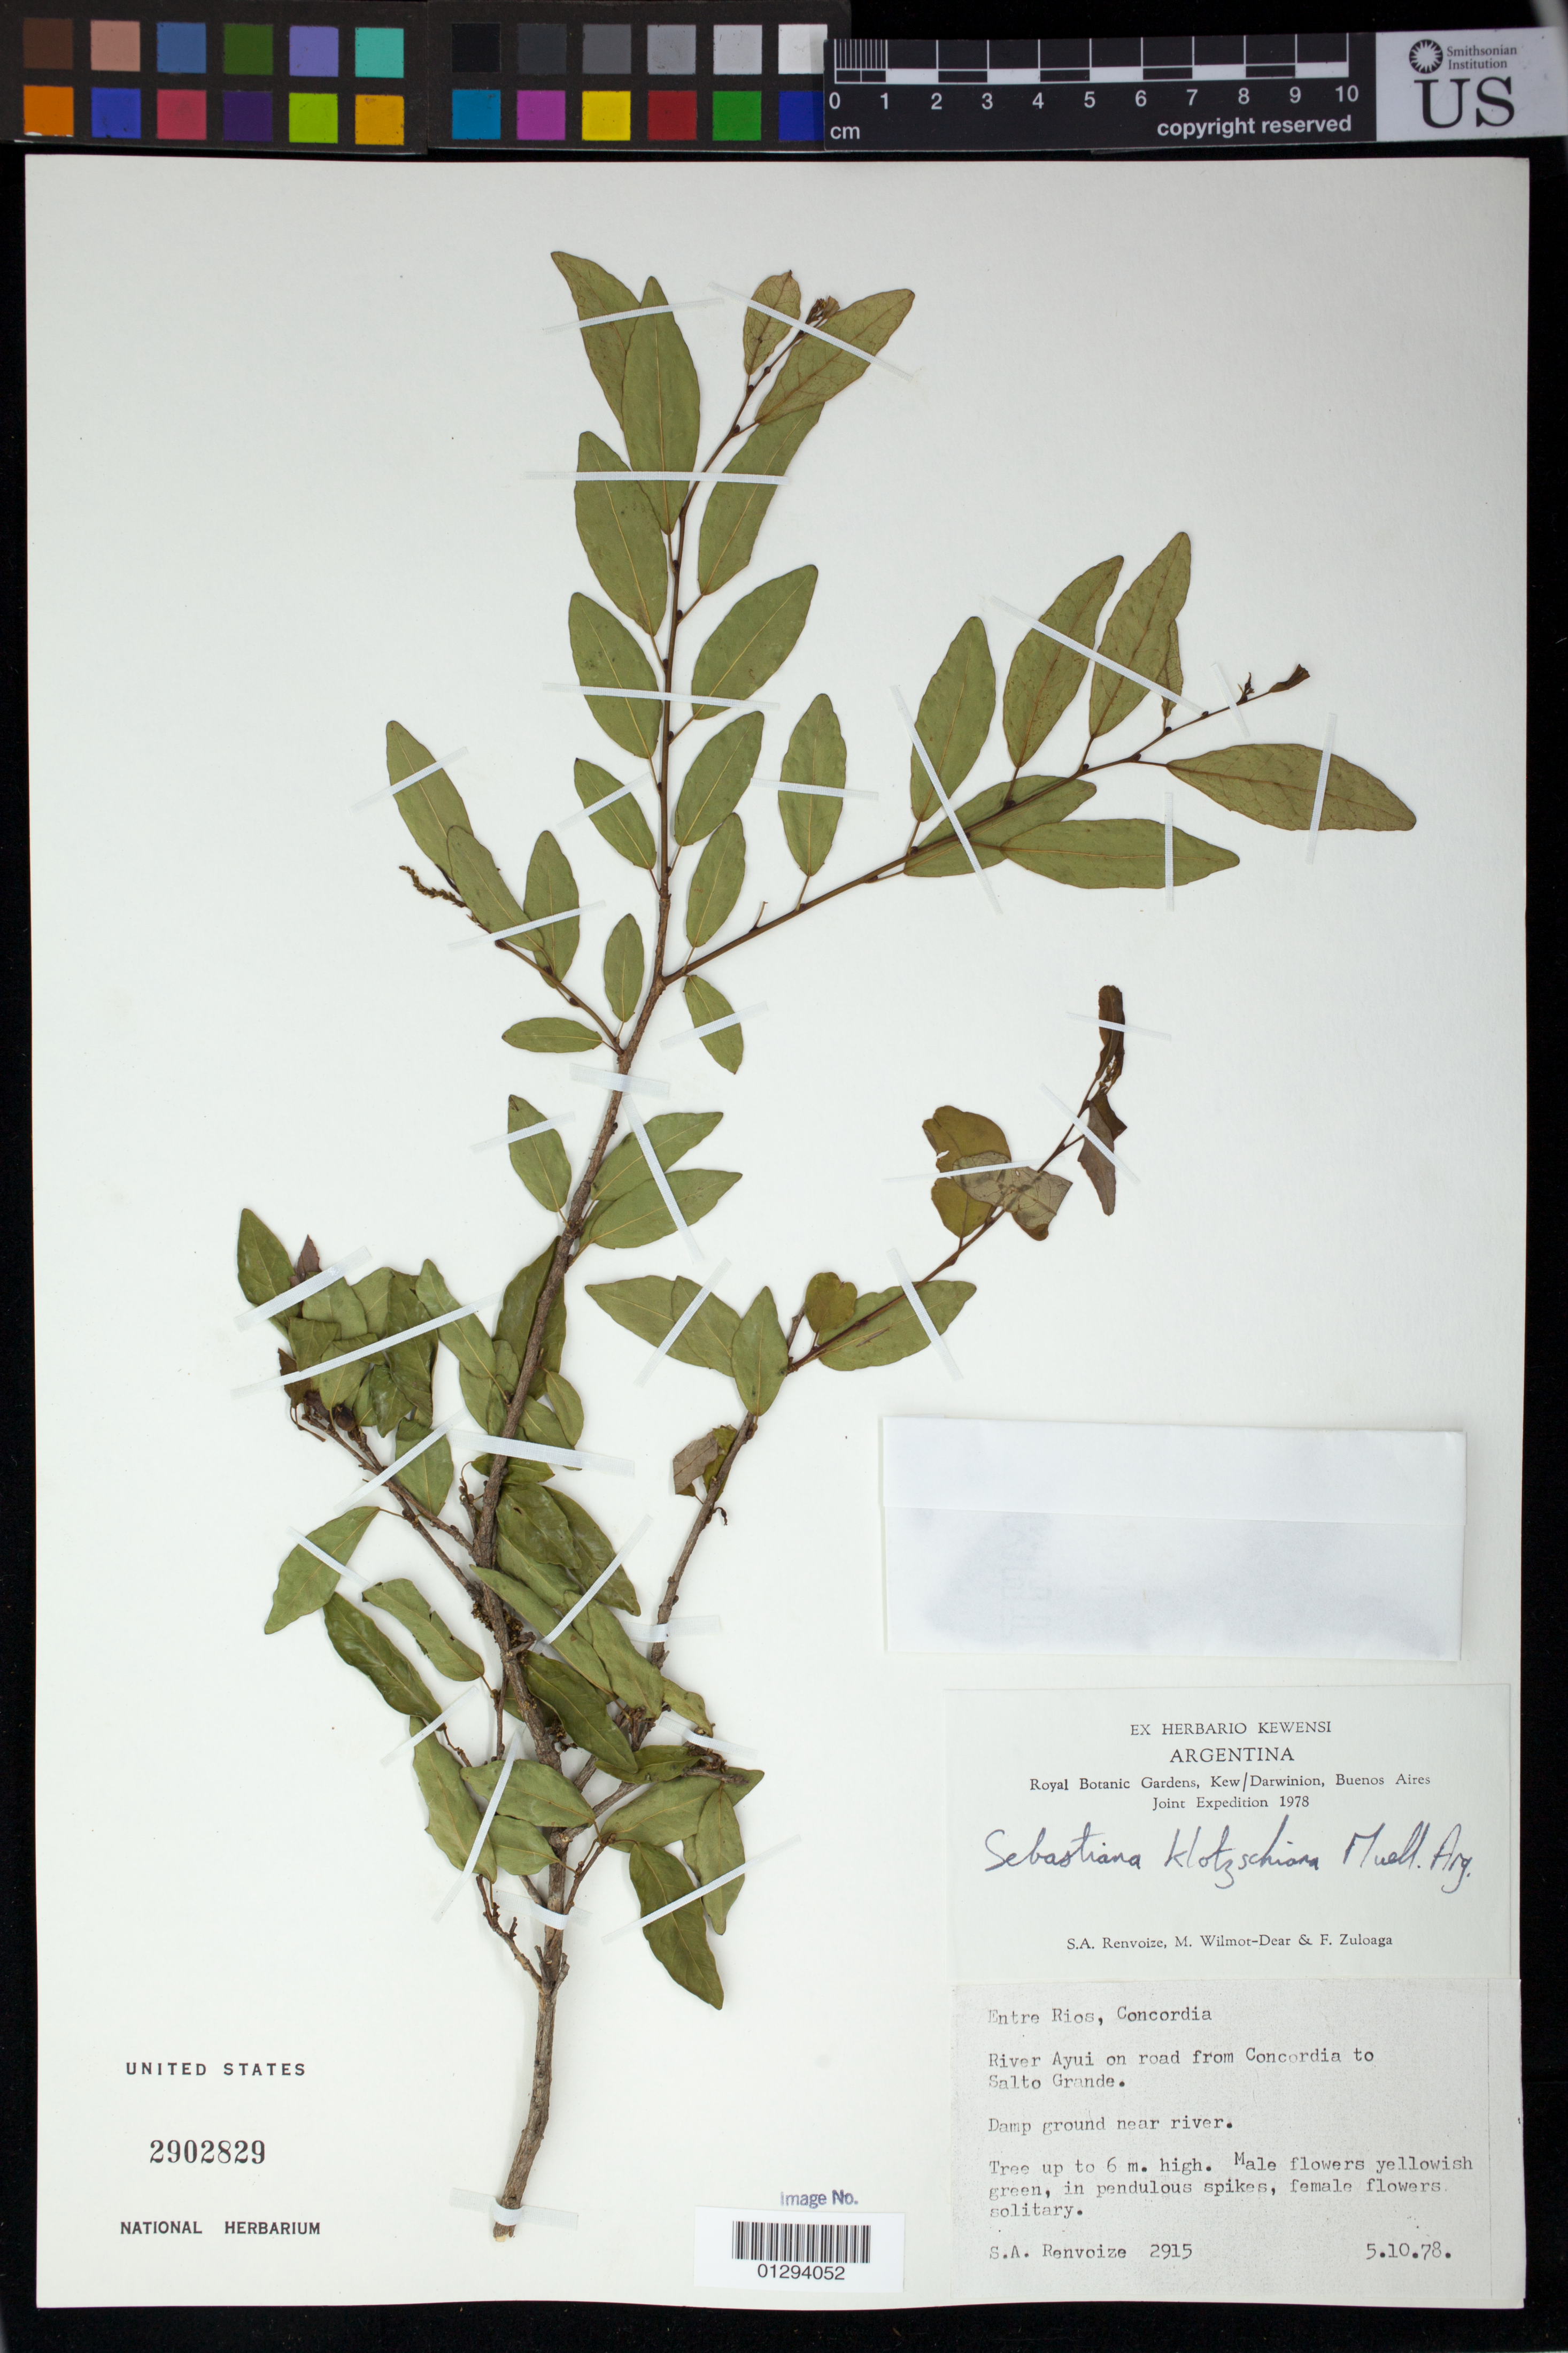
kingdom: Plantae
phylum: Tracheophyta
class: Magnoliopsida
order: Malpighiales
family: Euphorbiaceae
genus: Sebastiania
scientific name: Sebastiania commersoniana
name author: (Baill.) L.B. Sm. & Downs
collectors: S. A. Renvoize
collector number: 2915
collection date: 1978-05-10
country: Argentina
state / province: Entre Rios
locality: Concordia, River Ayui on road from Concordia to Salto Grande.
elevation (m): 15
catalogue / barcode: US 2902829